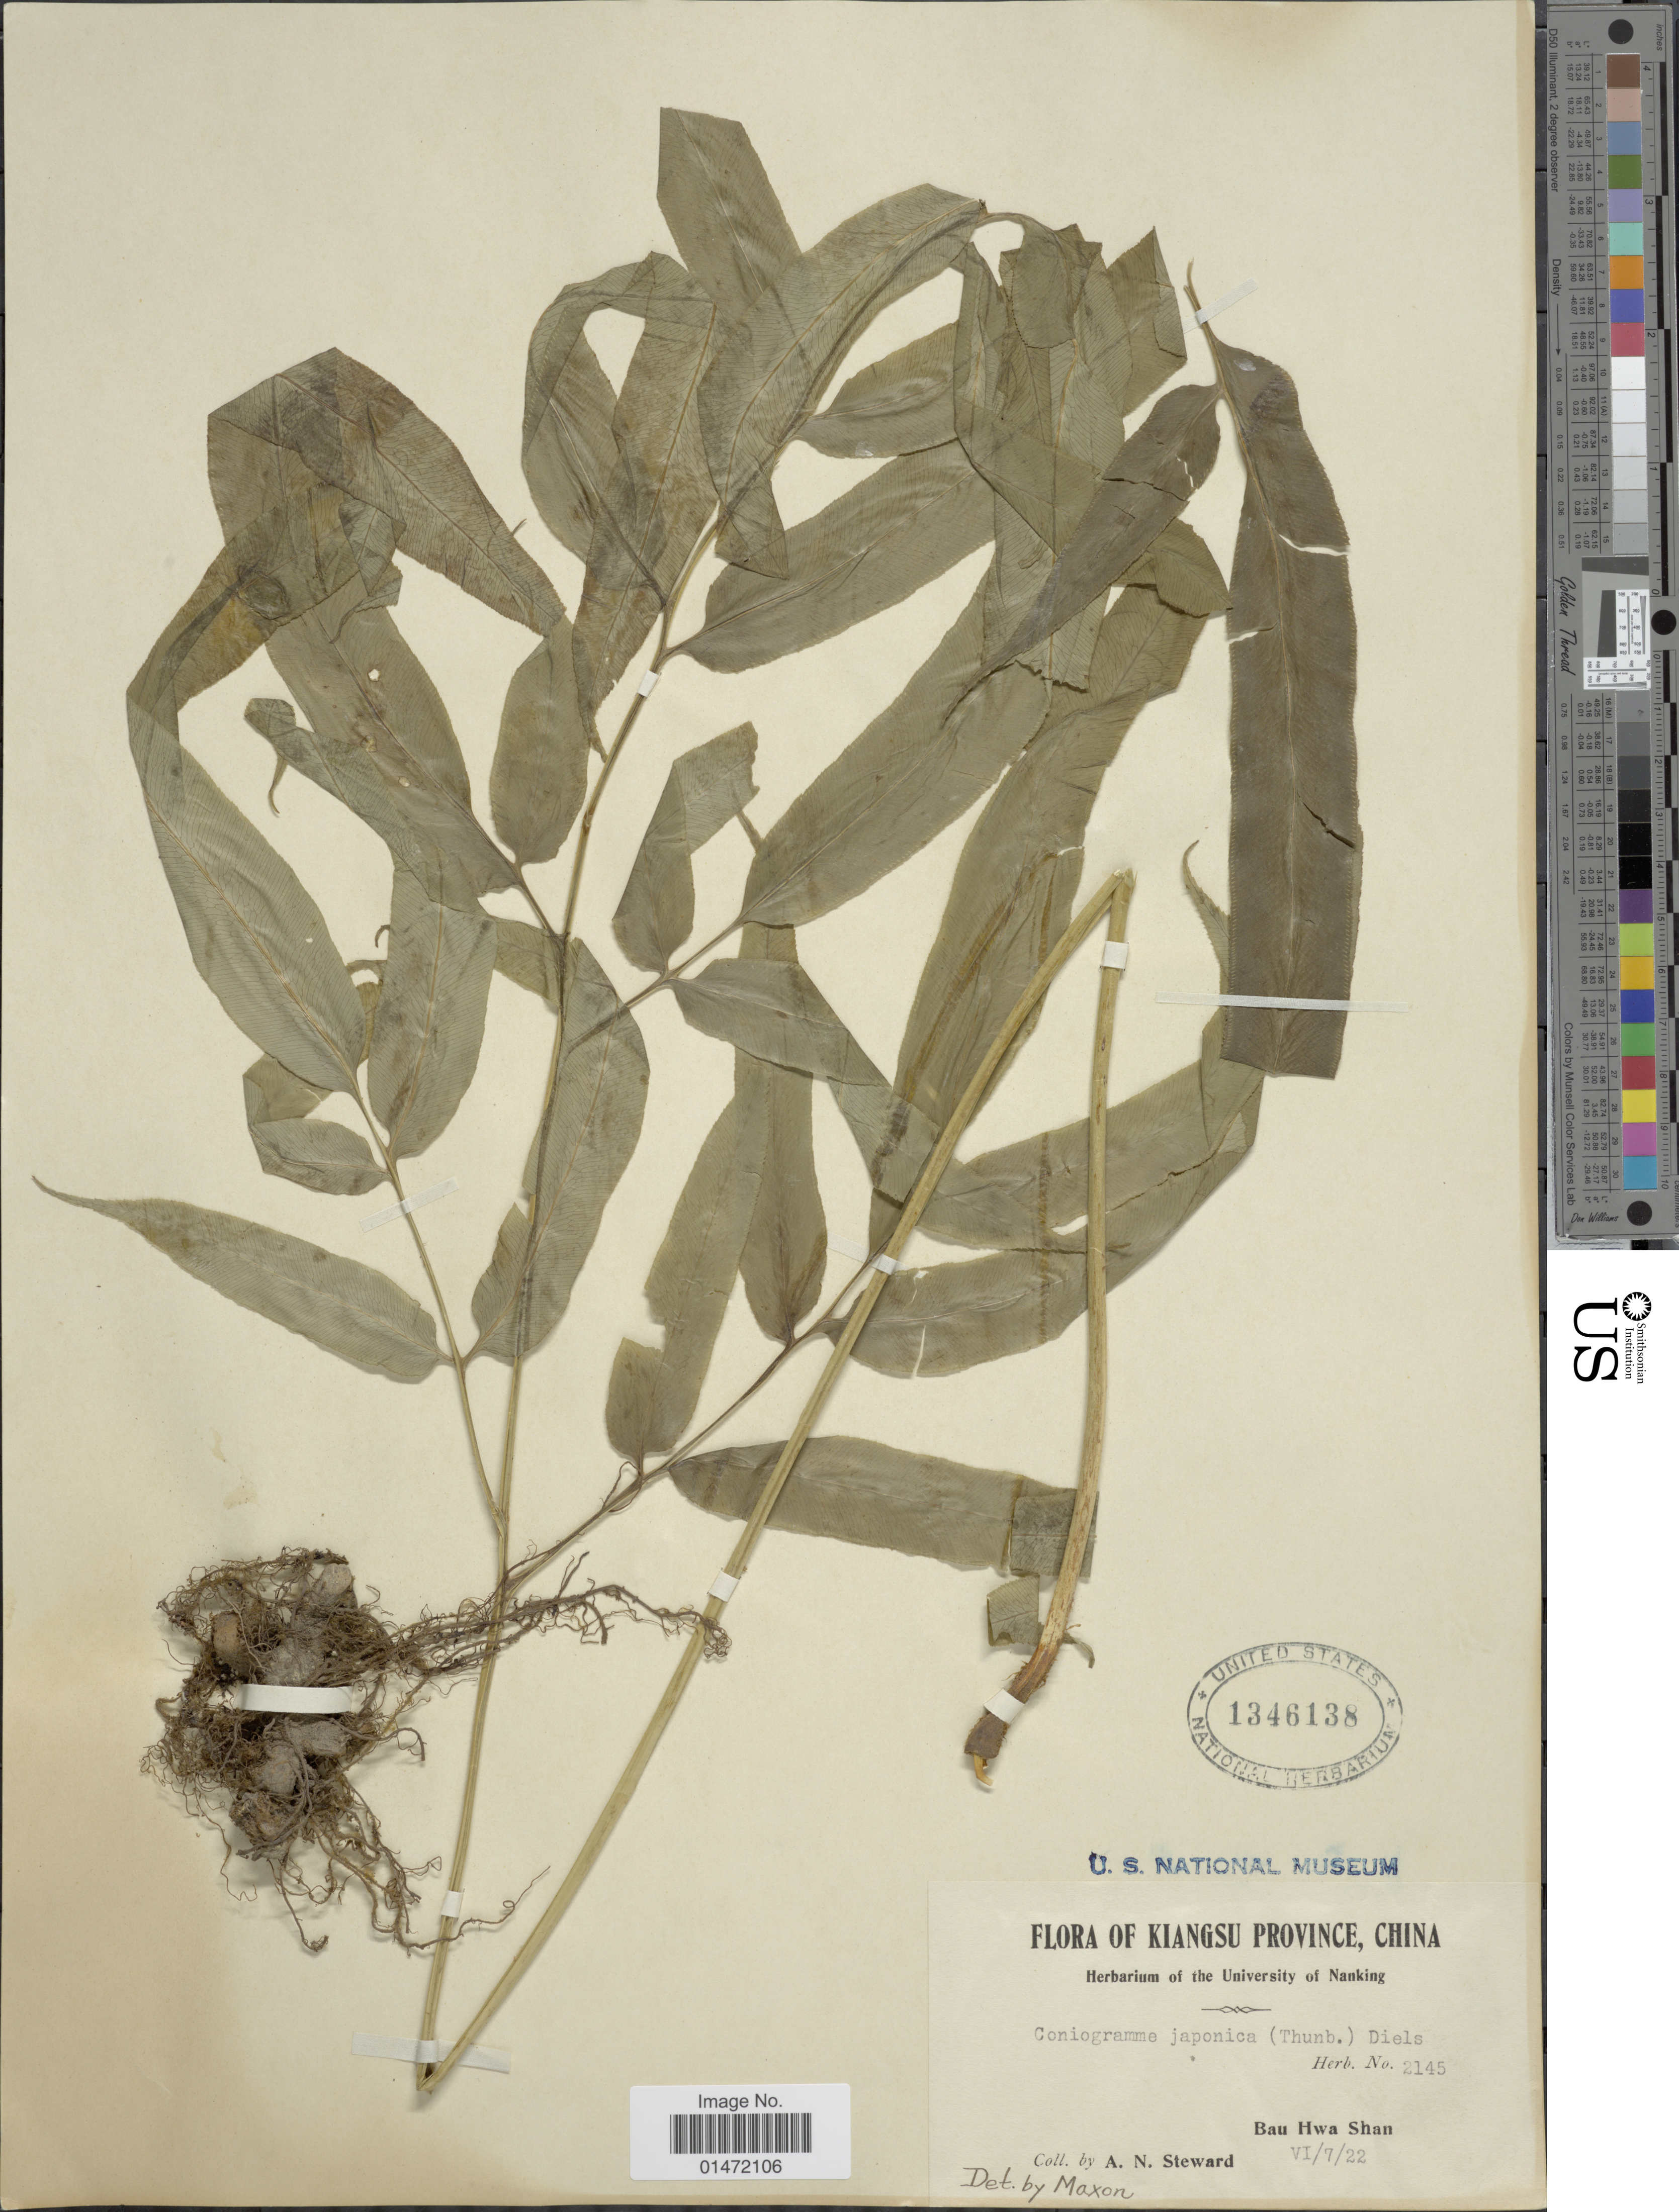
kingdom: Plantae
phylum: Tracheophyta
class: Polypodiopsida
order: Polypodiales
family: Pteridaceae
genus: Coniogramme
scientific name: Coniogramme japonica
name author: (Thunb. ex Murray) Diels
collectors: A. N. Steward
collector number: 2145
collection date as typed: Transcribed d/m/y: 7/6/22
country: China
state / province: Jiangsu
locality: Kiangsu Province. Bau Hwa Shan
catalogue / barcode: US 1346138